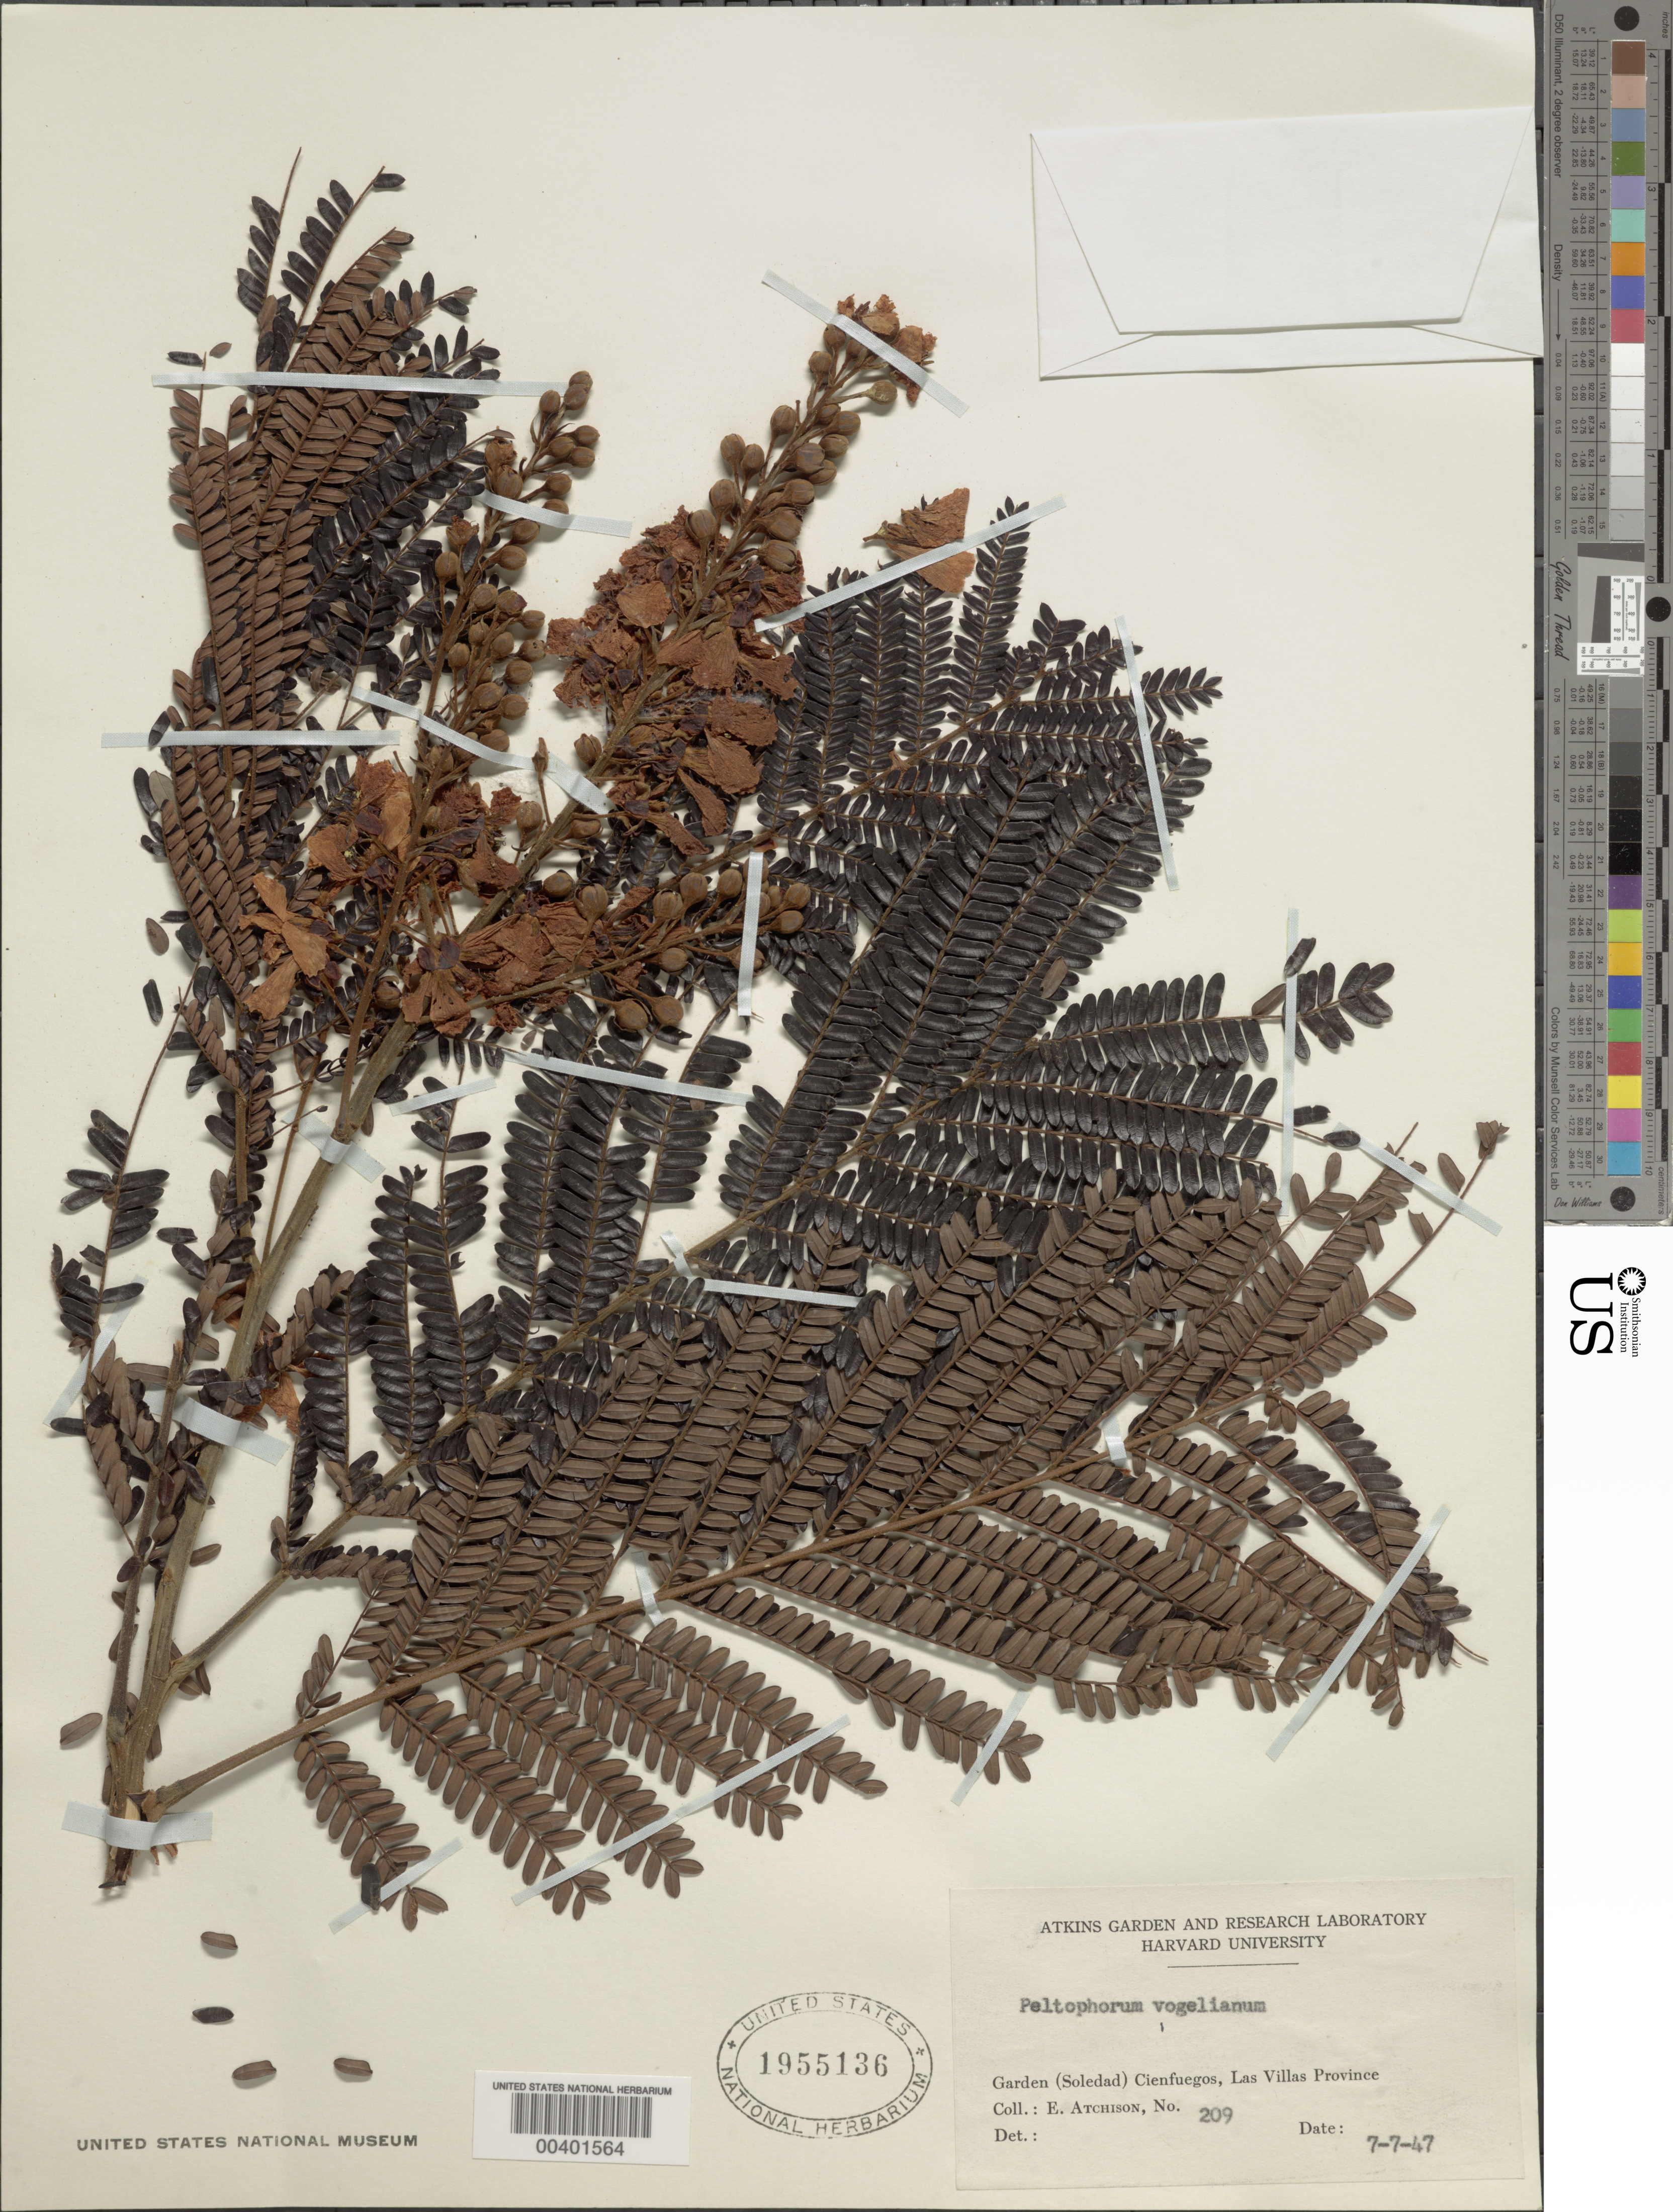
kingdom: Plantae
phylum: Tracheophyta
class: Magnoliopsida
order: Fabales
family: Fabaceae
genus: Peltophorum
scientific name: Peltophorum dubium var. dubium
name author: (Spreng.) Taub.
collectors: E. Atchison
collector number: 209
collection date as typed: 07 Jul 1947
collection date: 1947-07-07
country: Cuba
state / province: Las Villas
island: Greater Antilles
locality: Soledad, cienfuegos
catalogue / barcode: US 1955136